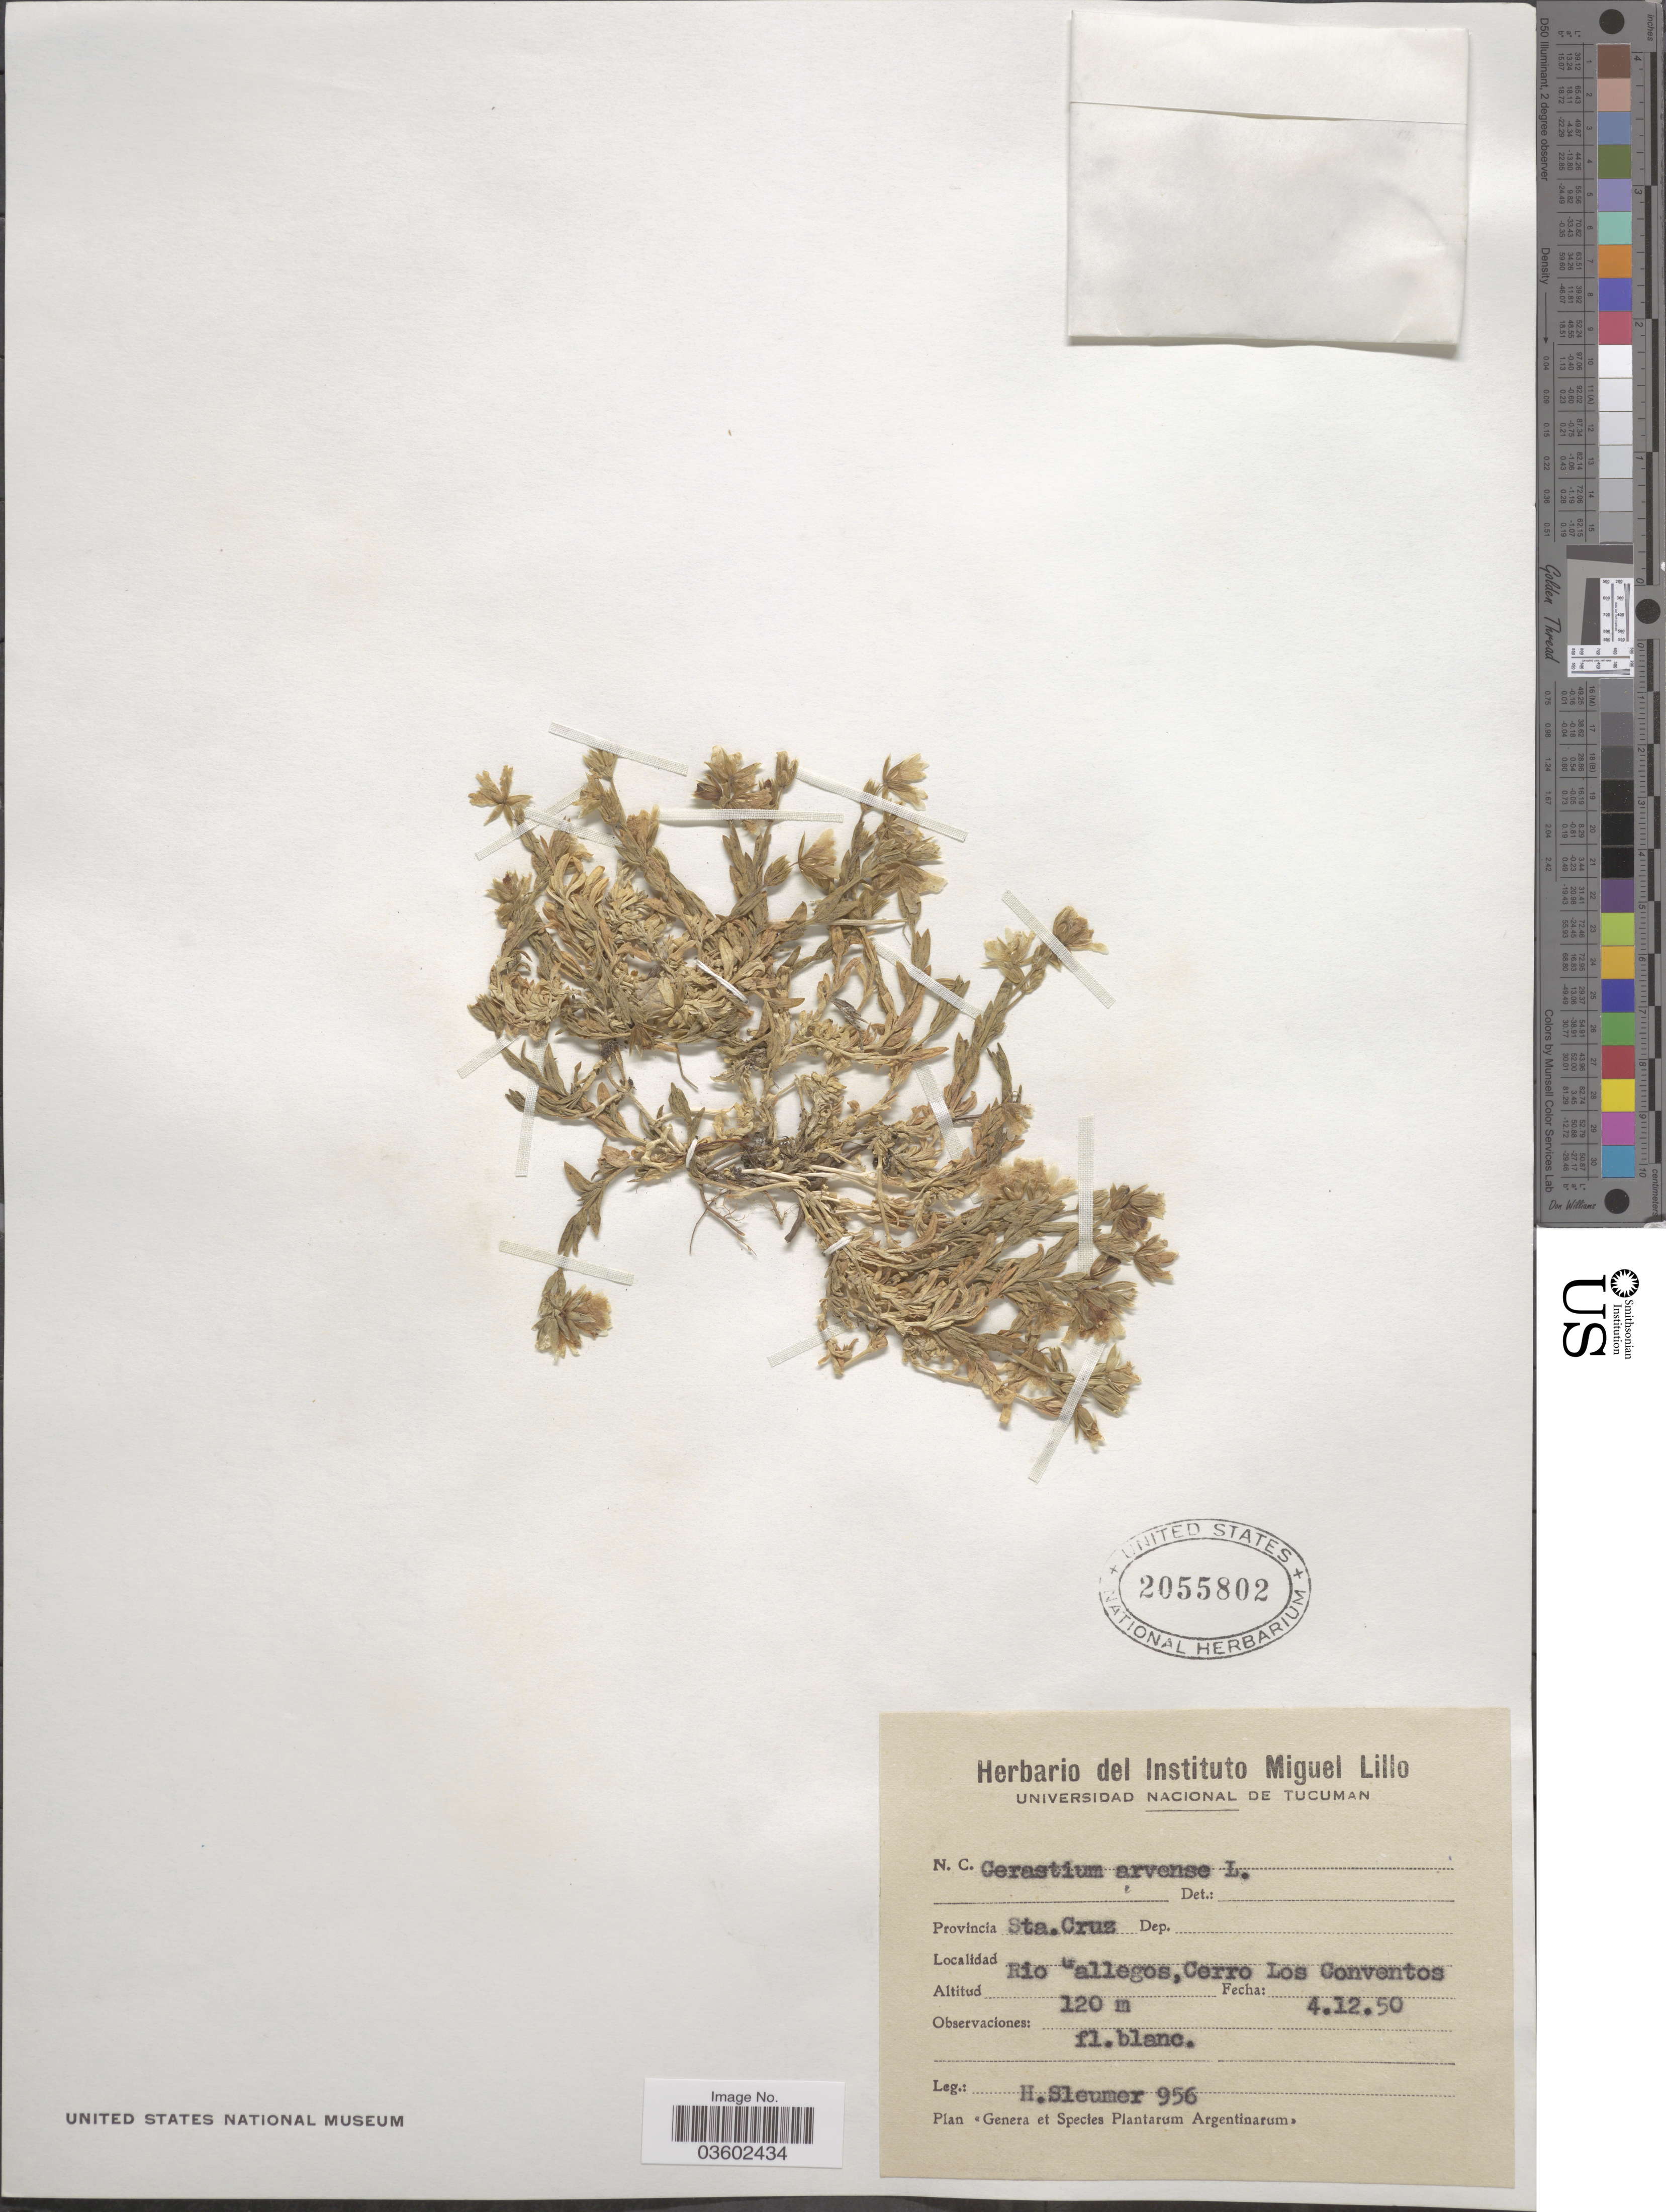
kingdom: Plantae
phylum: Tracheophyta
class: Magnoliopsida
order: Caryophyllales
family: Caryophyllaceae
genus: Cerastium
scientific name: Cerastium arvense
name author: L.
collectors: H. O. Sleumer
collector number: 956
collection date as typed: Transcribed d/m/y: 4/12/50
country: Argentina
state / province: Santa Cruz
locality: Rio Gallegos, Cerro Los Conventos.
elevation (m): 120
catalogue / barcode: US 2055802